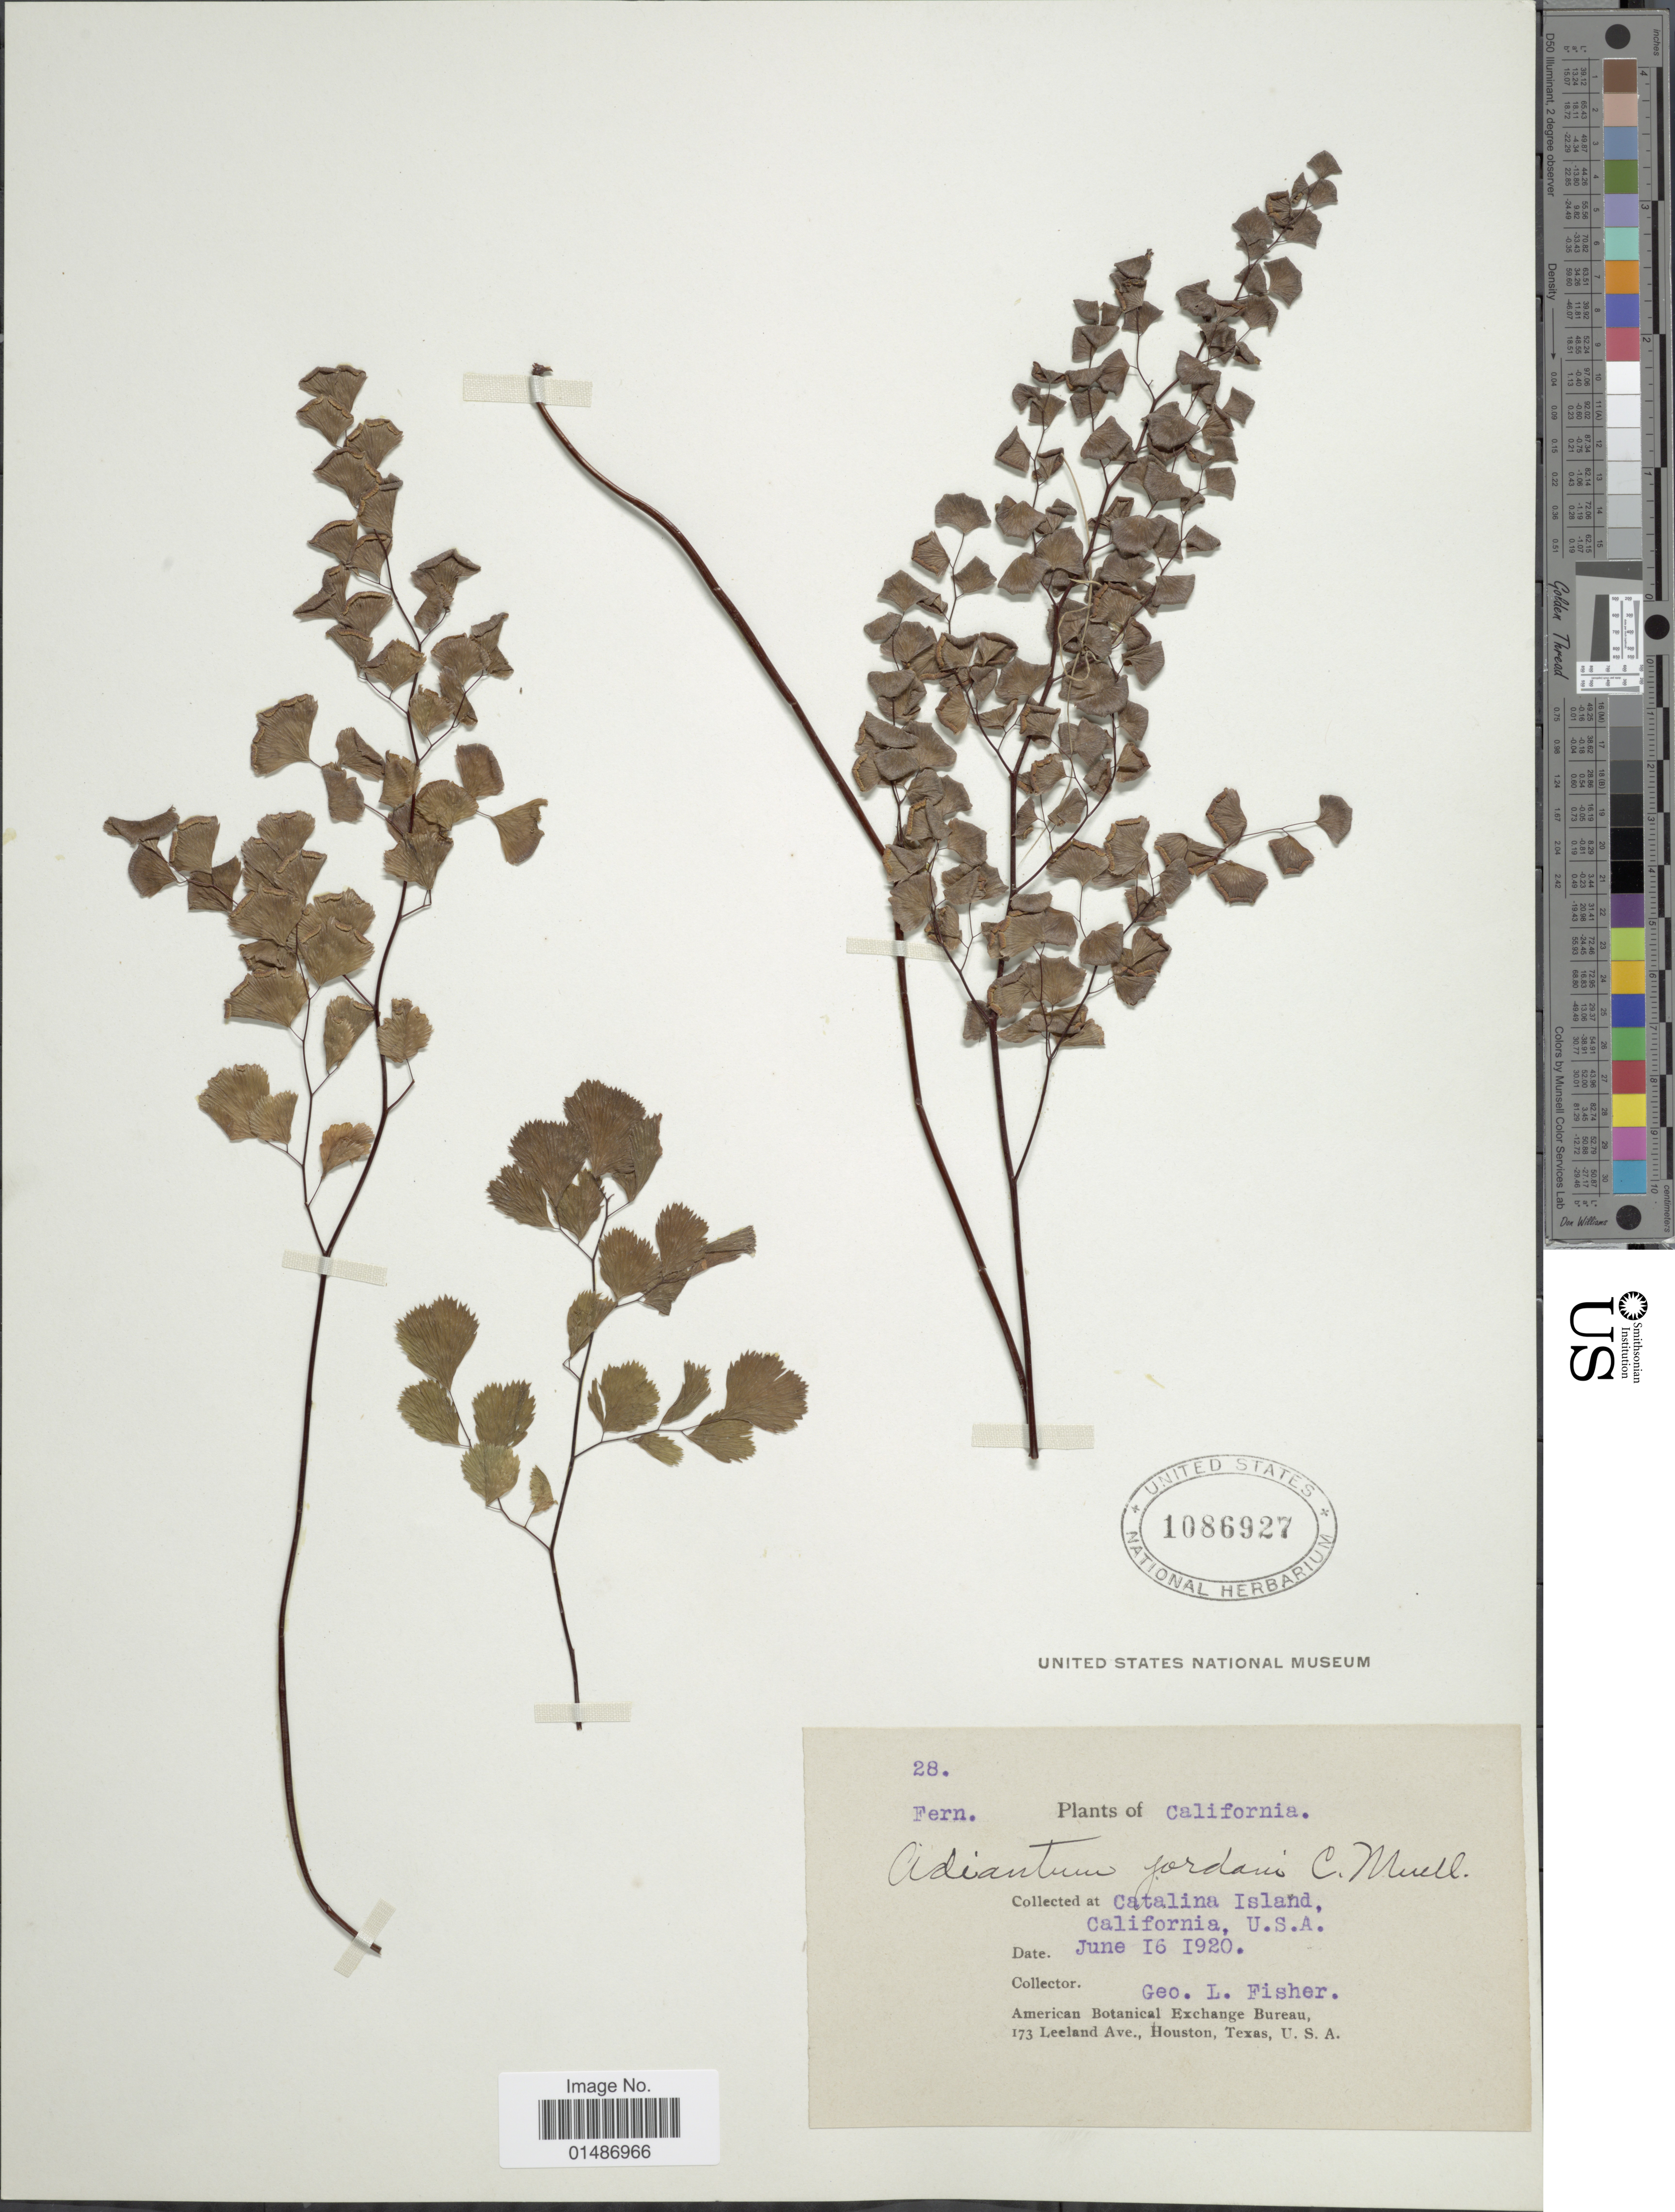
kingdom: Plantae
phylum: Tracheophyta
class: Polypodiopsida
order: Polypodiales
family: Pteridaceae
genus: Adiantum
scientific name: Adiantum jordanii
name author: C.H. Mull.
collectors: G. L. Fisher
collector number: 28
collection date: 1920-06-16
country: United States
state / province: California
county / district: Los Angeles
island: Santa Catalina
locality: Catalina Island.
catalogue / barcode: US 1086927